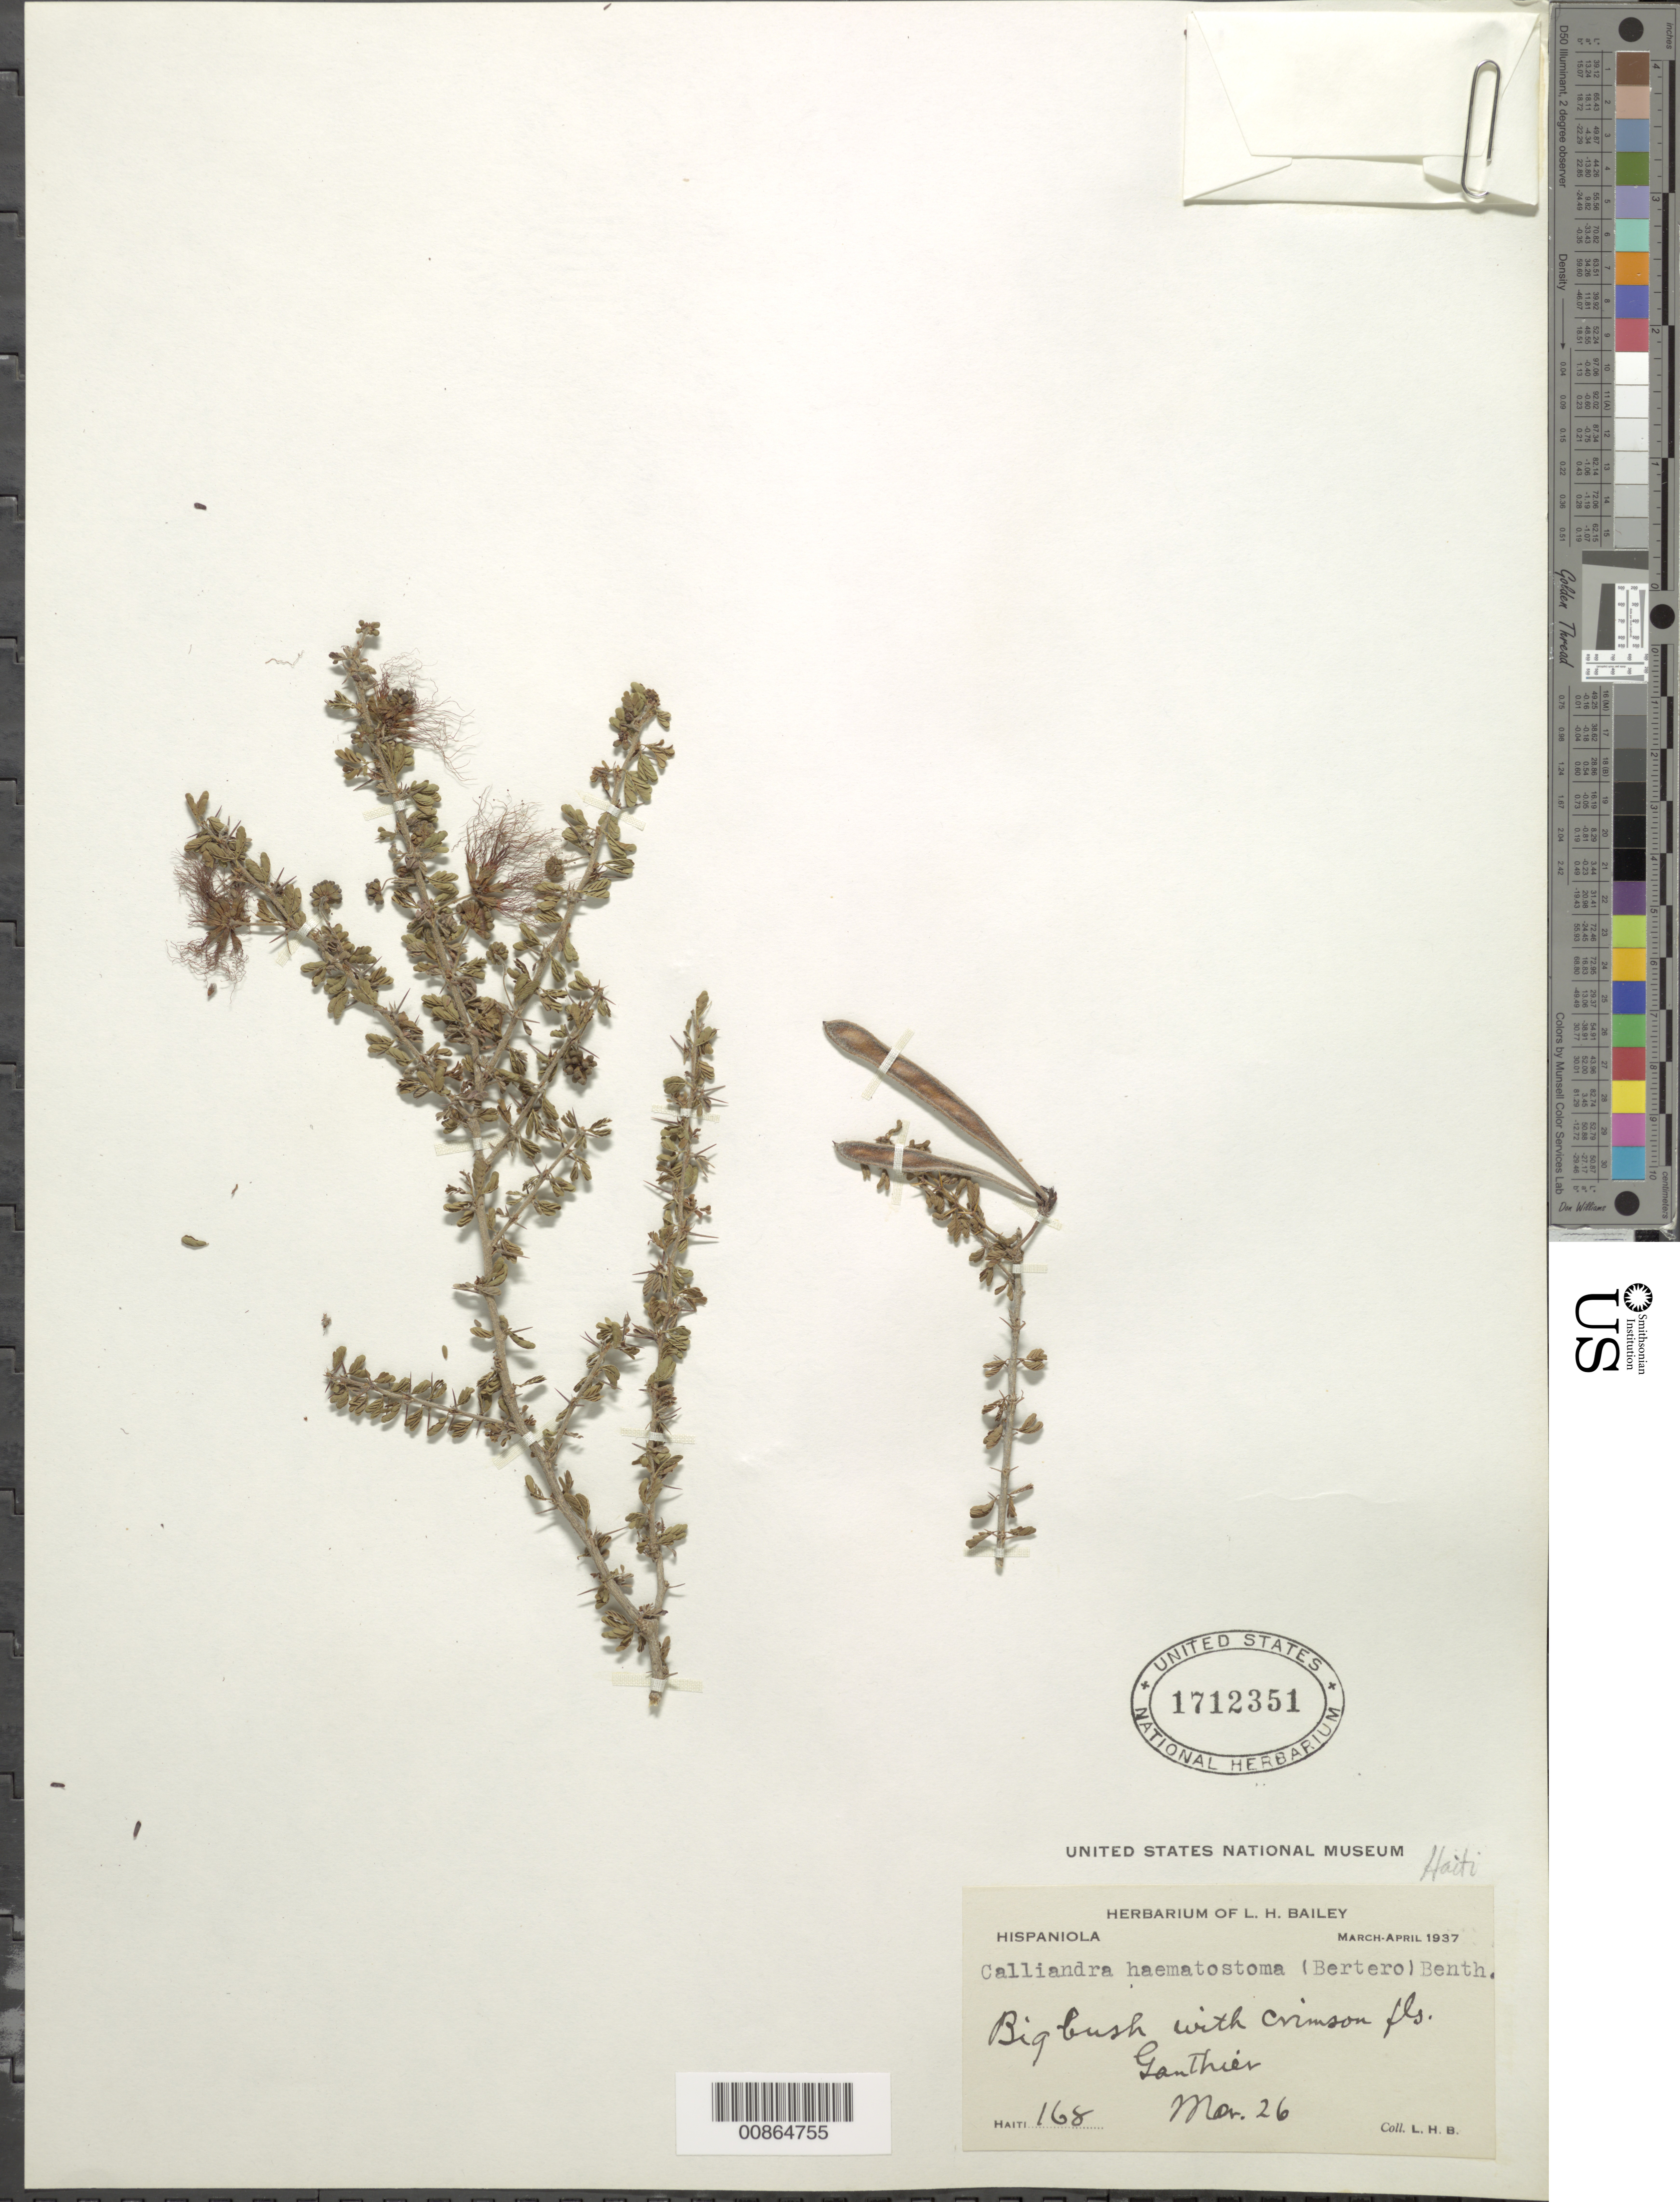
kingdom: Plantae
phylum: Tracheophyta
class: Magnoliopsida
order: Fabales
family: Fabaceae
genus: Calliandra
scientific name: Calliandra haematostoma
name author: (DC.) Urb.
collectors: L. H. Bailey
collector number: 168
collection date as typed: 26 Mar 1937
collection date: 1937-03-26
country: Haiti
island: Hispaniola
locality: Ganthier.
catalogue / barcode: US 1712351